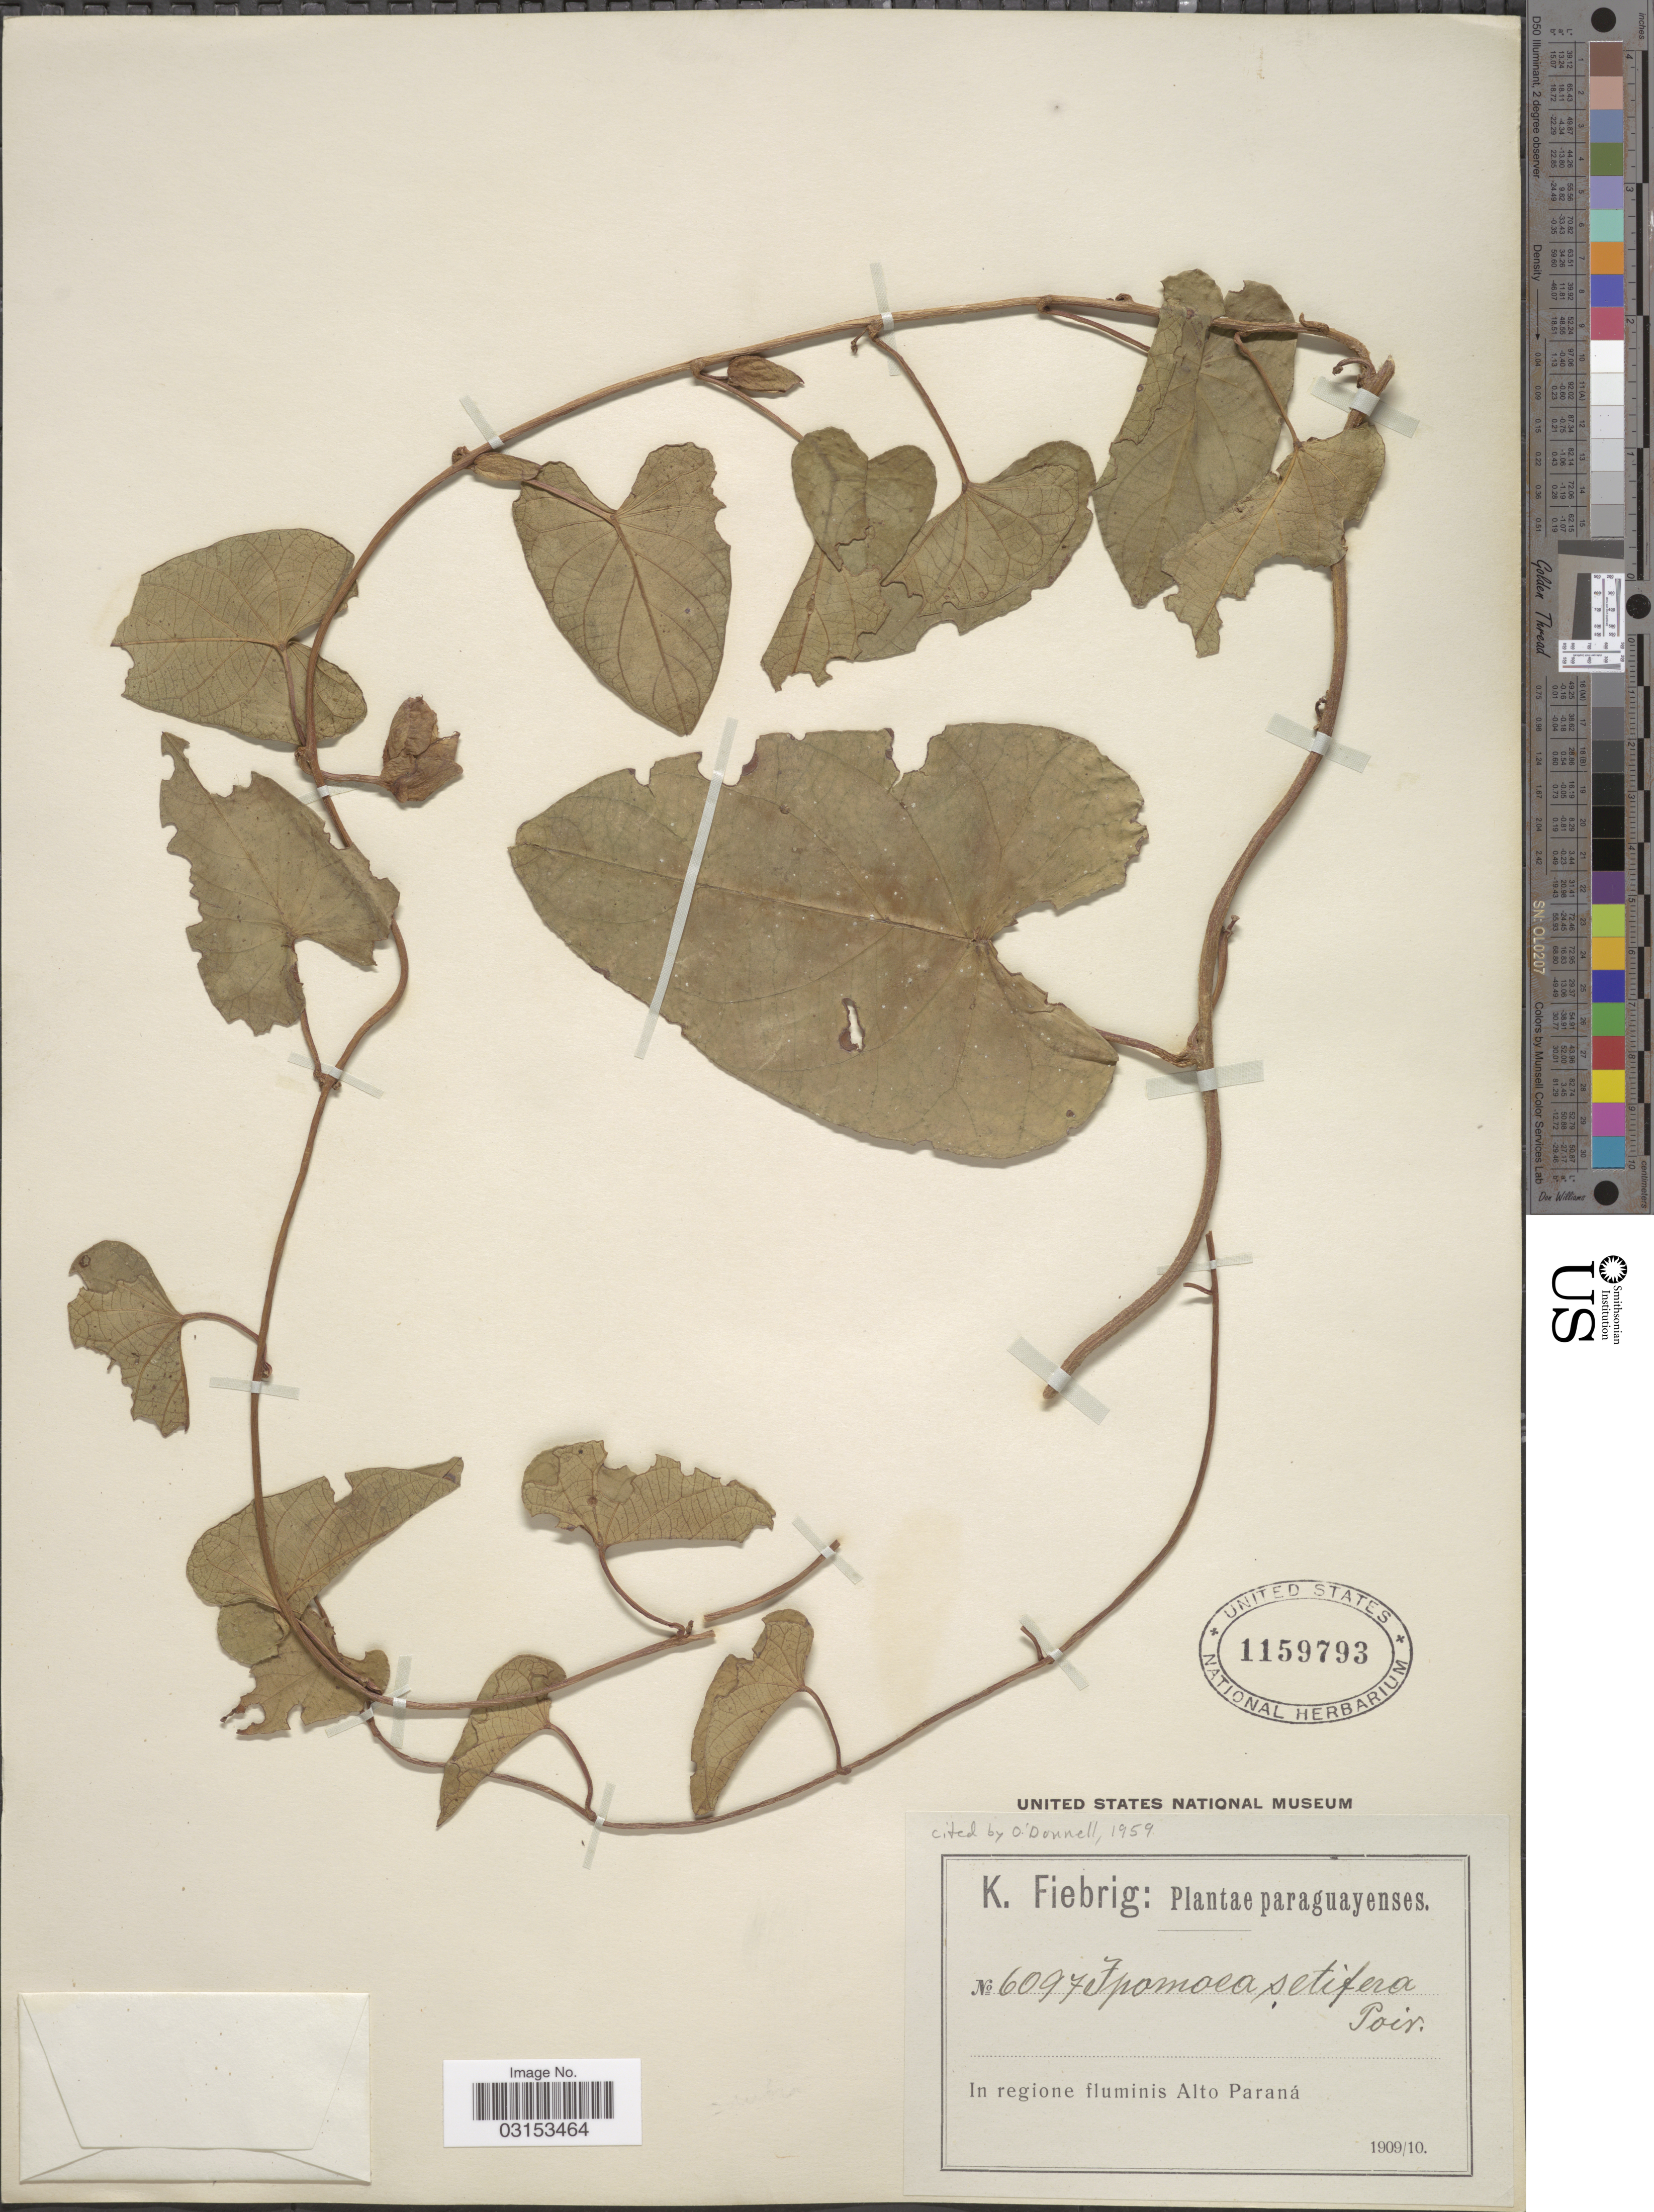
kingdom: Plantae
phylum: Tracheophyta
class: Magnoliopsida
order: Solanales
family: Convolvulaceae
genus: Ipomoea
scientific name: Ipomoea setifera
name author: Poir.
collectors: K. Fiebrig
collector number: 6097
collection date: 1909/1910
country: Paraguay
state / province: Alto Parana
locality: In regione fluminis Alto Paraná.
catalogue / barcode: US 1159793